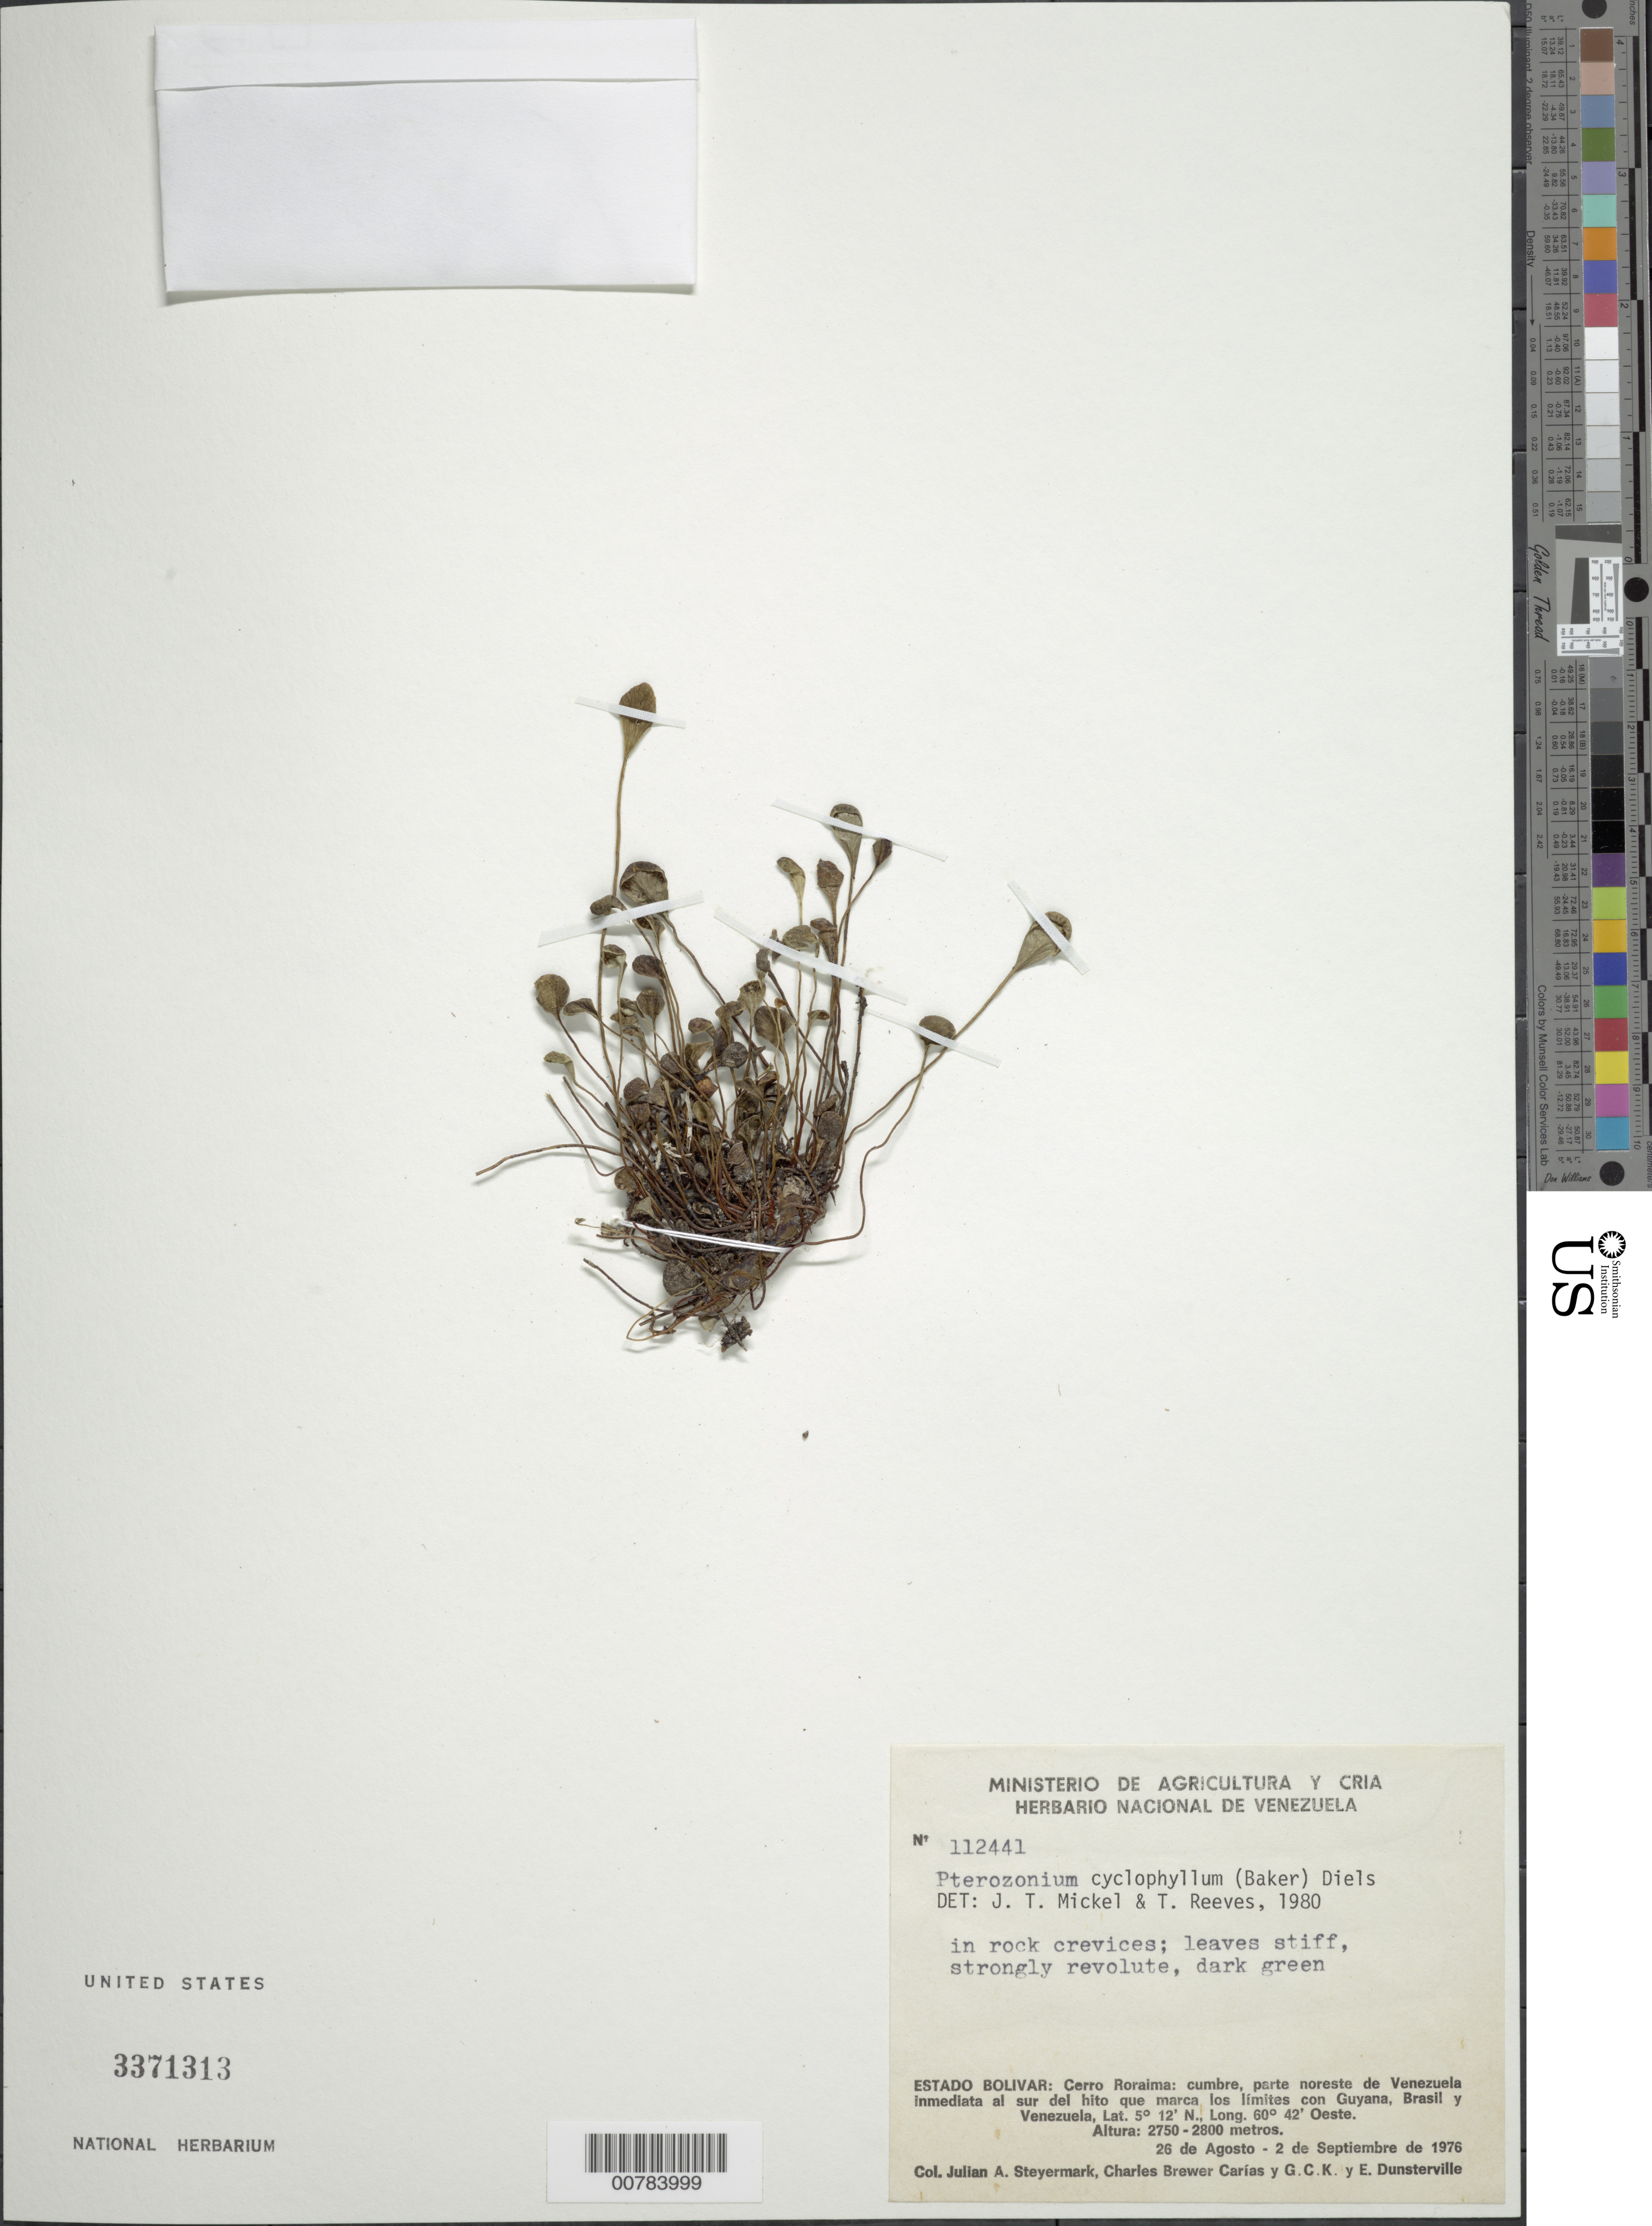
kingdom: Plantae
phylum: Tracheophyta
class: Polypodiopsida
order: Polypodiales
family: Pteridaceae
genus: Pterozonium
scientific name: Pterozonium cyclophyllum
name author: (Baker) Diels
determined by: Mickel, J. T.; Reeves, T.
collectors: J. Steyermark, C. Brewer-Carias, G. C. K. Dunsterville & E. Dunsterville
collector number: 112441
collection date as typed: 26-Aug-76 to 2-Sep-76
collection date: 1976-08-26/1976-09-02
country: Venezuela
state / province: Bolívar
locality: Cerro Roraima: cumbre, parte NO de Venezuela inmediata al S del hito que marca los limites con Guyana, Brasil, y Venezuela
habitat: Rock crevices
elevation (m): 2750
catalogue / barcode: US 3371313